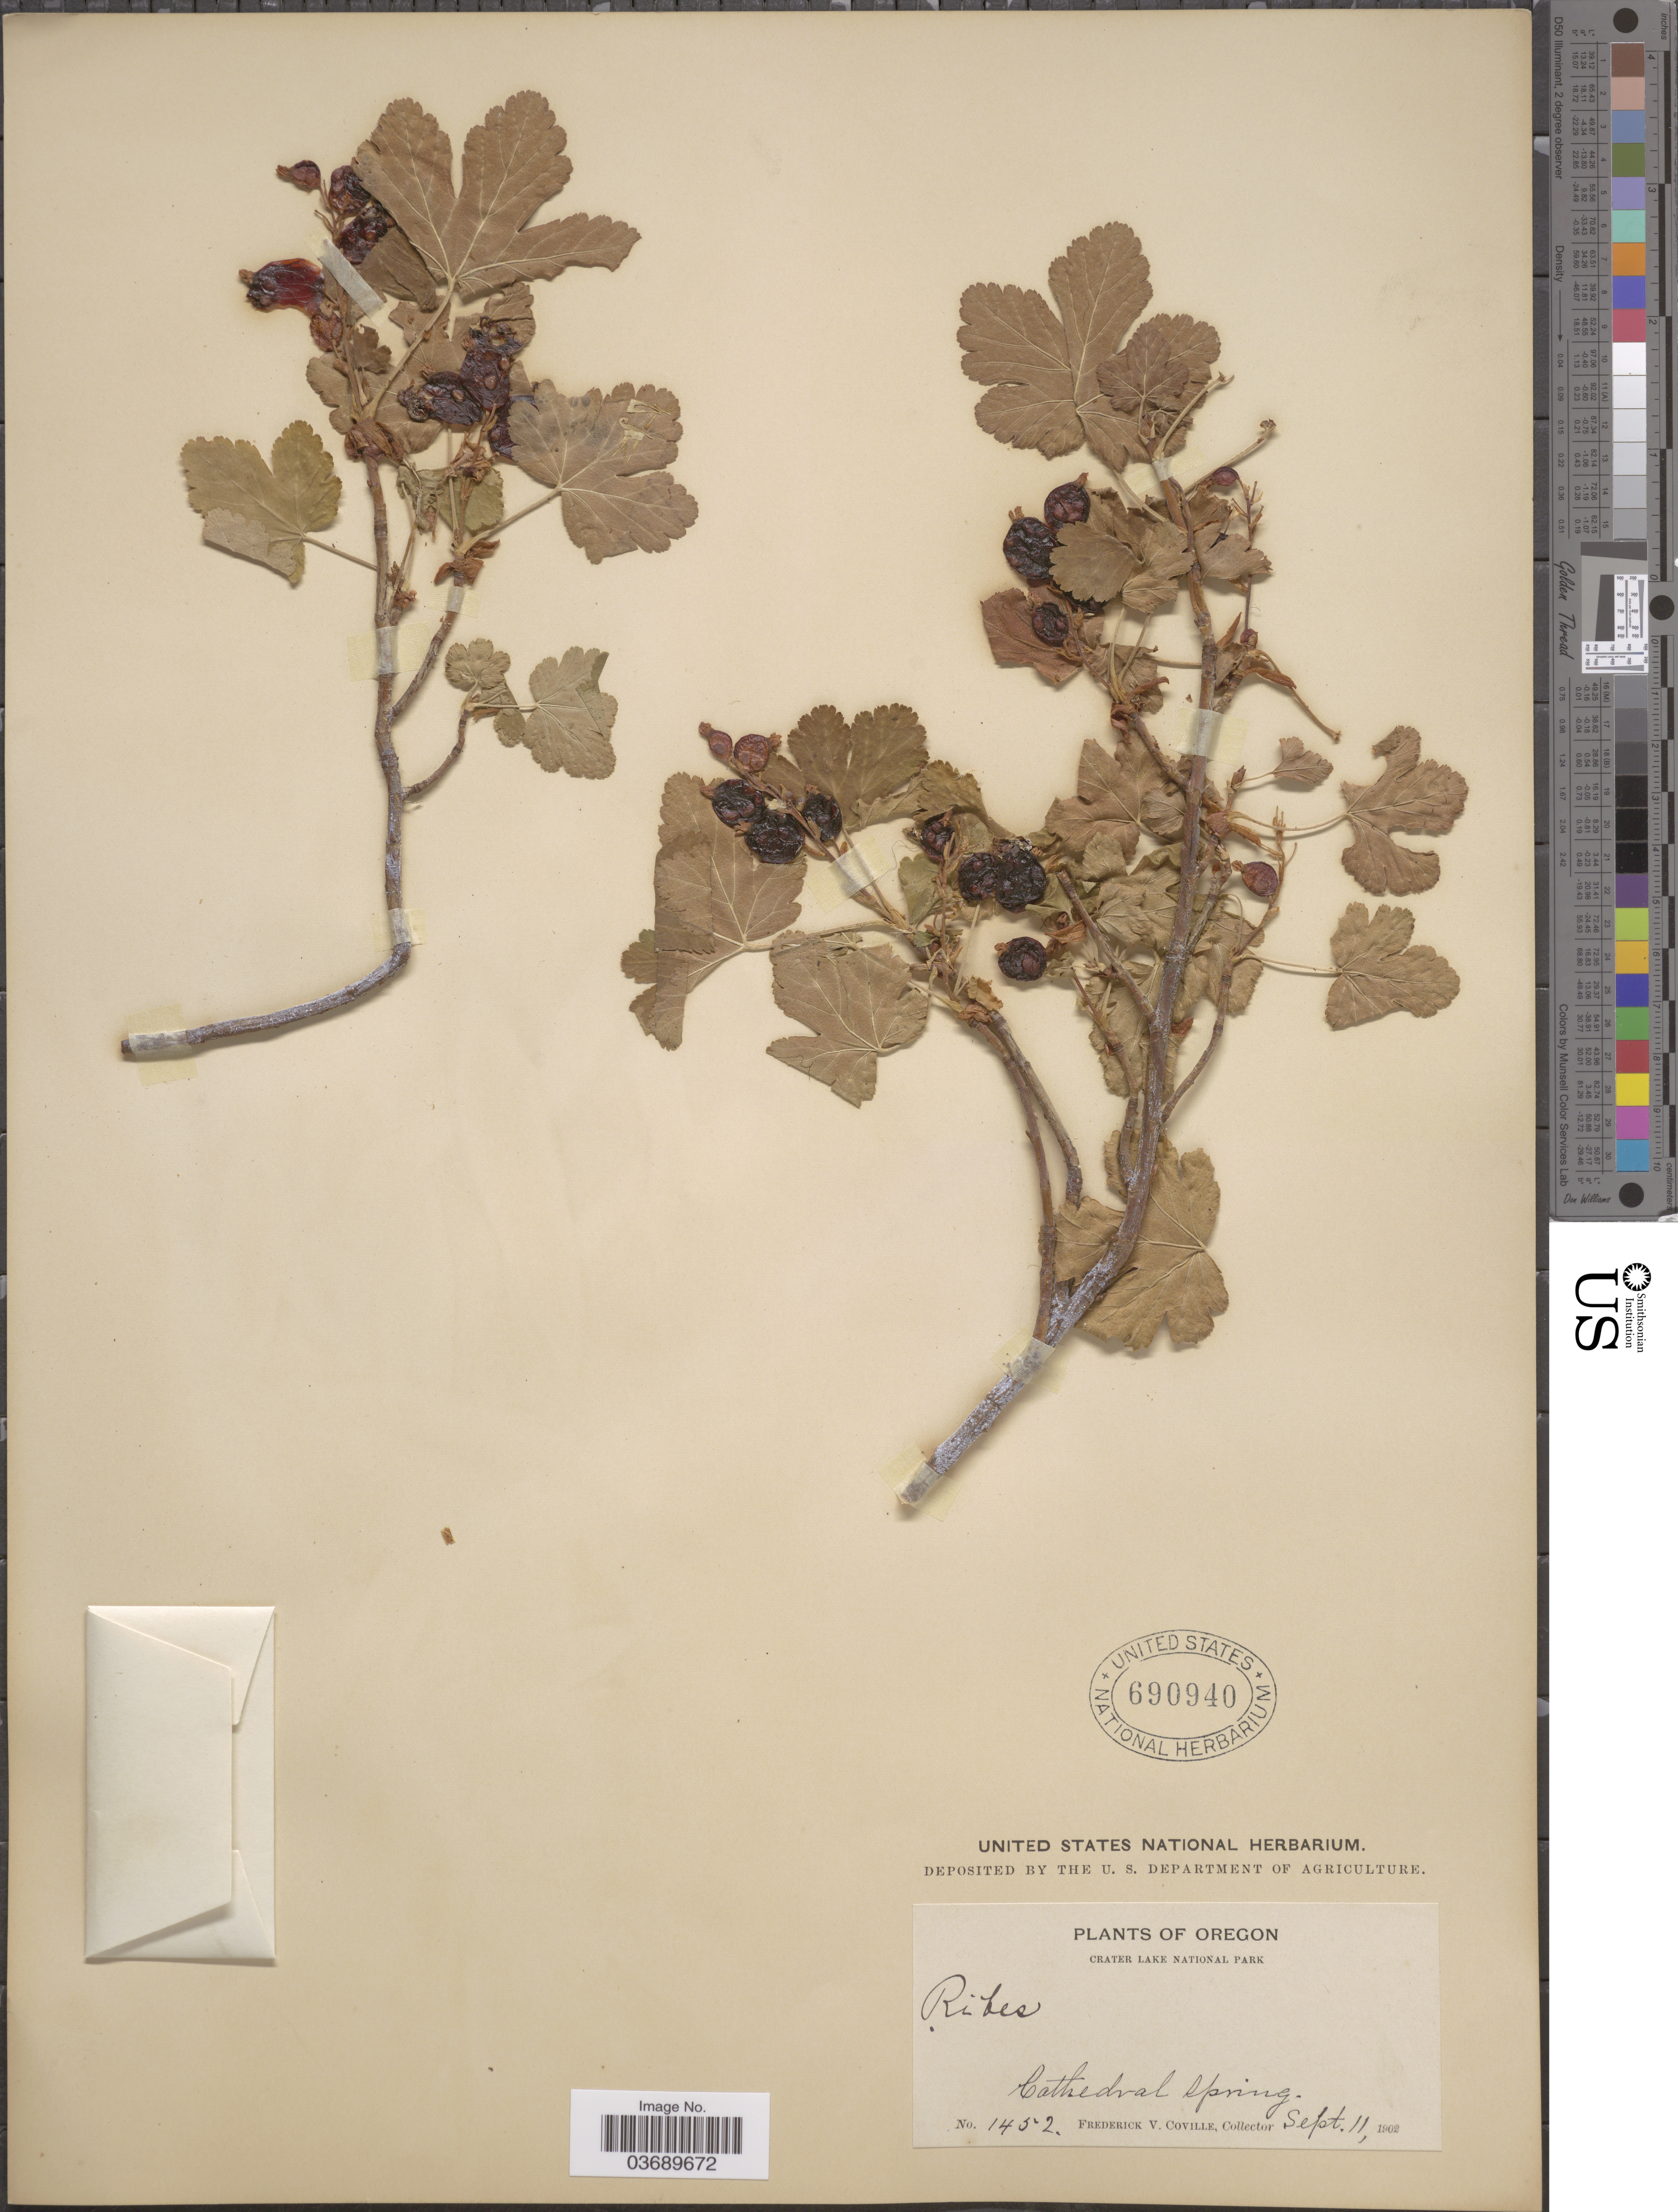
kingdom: Plantae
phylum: Tracheophyta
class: Magnoliopsida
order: Saxifragales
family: Grossulariaceae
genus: Ribes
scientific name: Ribes sp.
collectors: F. V. Coville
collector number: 1452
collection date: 1902-09-11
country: United States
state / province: Oregon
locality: Crater Lake National Park. Cathedral Spring.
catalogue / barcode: US 690940